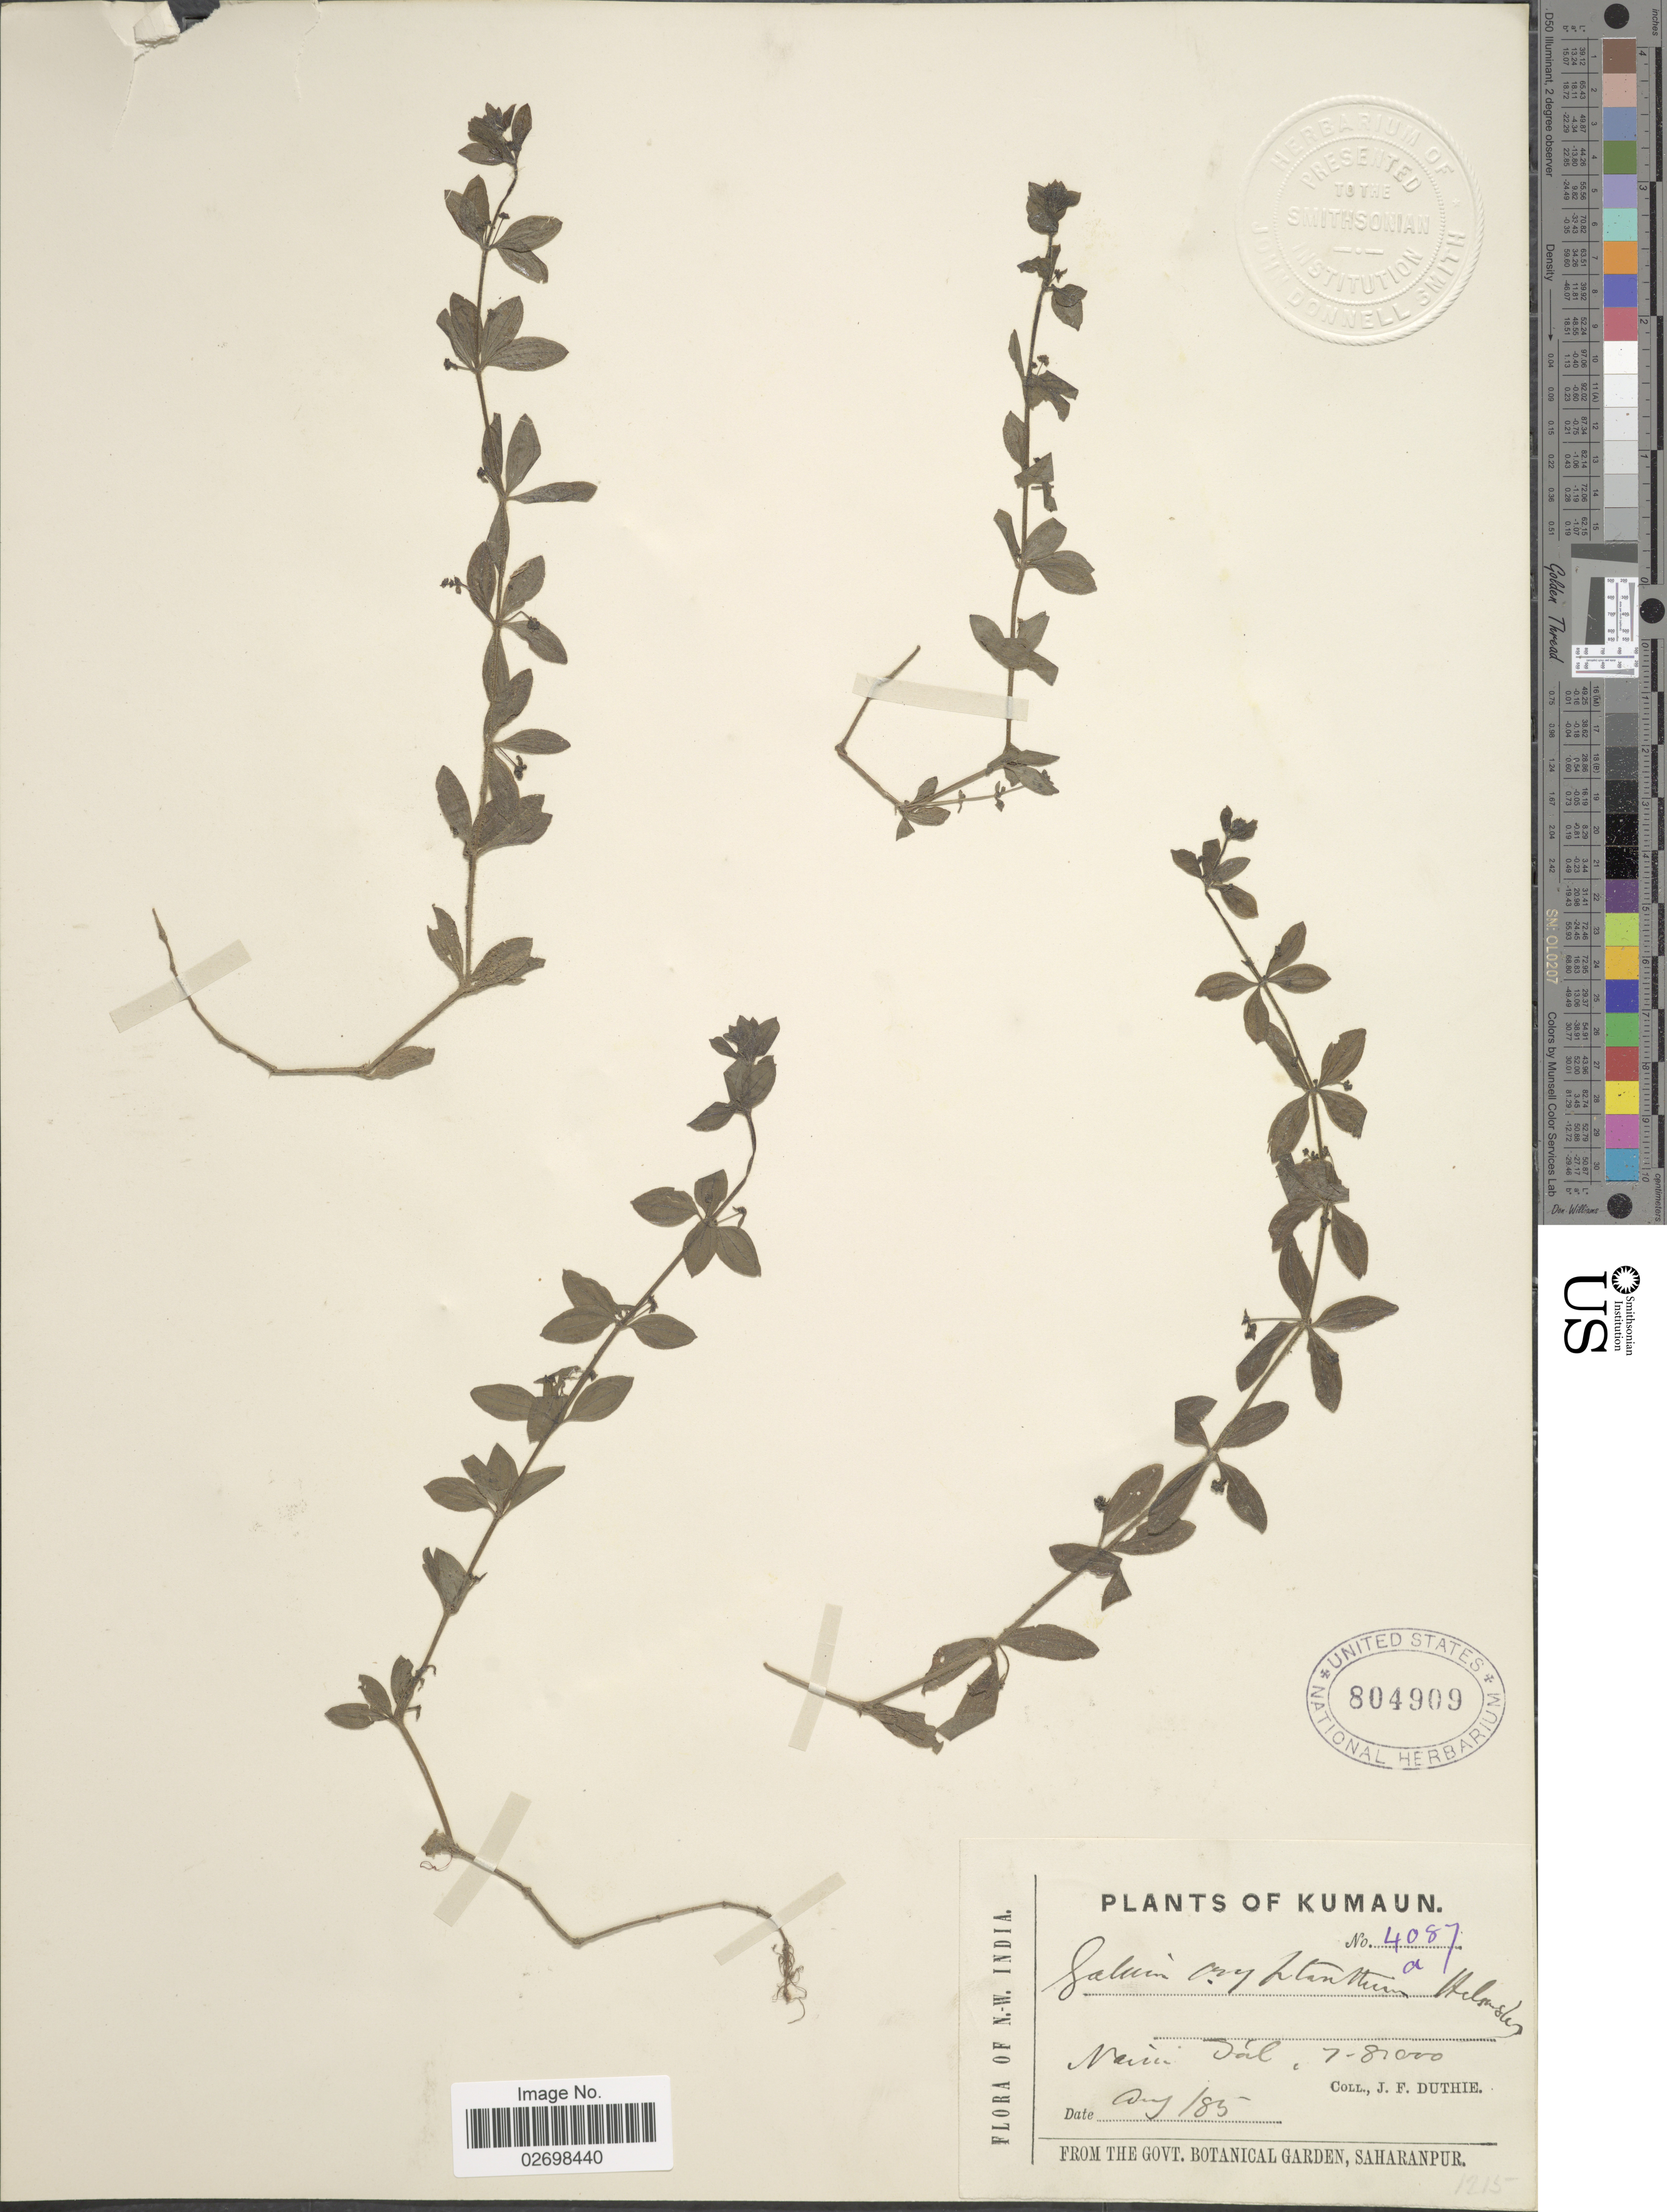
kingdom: Plantae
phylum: Tracheophyta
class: Magnoliopsida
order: Gentianales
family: Rubiaceae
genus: Galium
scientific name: Galium cryptanthum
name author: Hemsl.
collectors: J. F. Duthie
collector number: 4087a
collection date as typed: Transcribed d/m/y: /8/85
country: India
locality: N.-W. India, Kumuaun, [illegible text] Sal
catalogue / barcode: US 804909